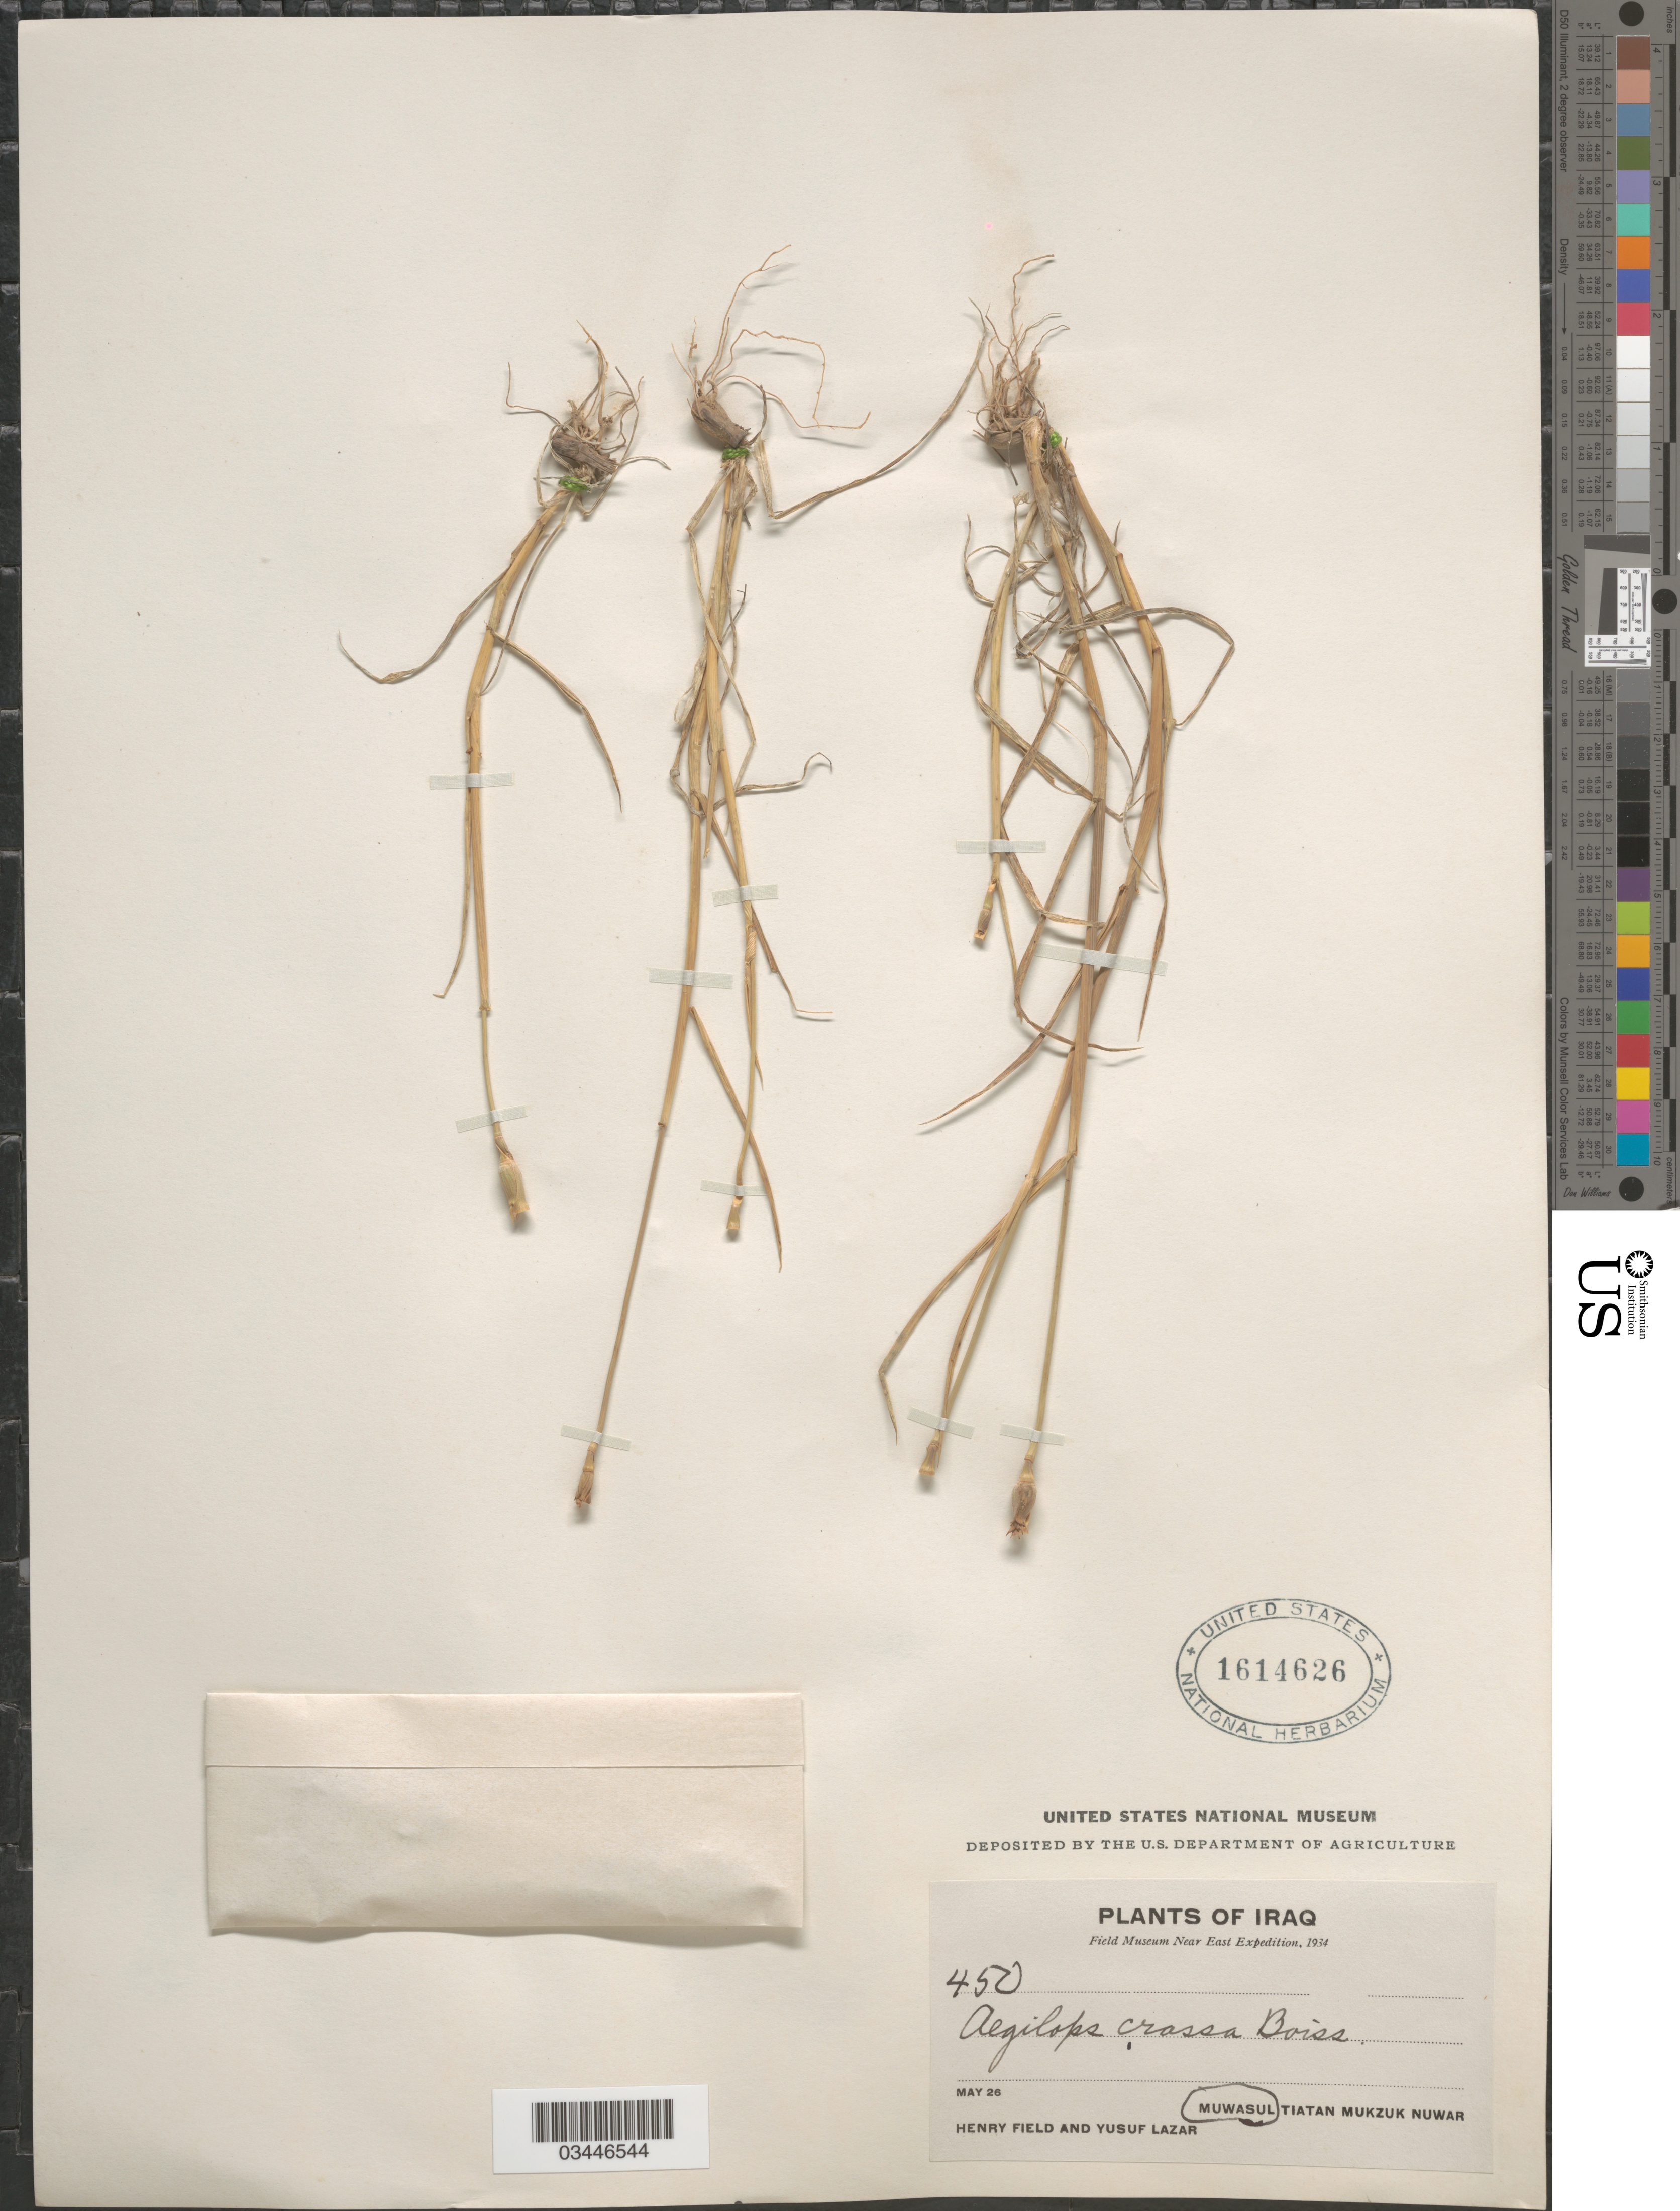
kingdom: Plantae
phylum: Tracheophyta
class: Liliopsida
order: Poales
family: Poaceae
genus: Aegilops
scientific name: Aegilops crassa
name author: Boiss.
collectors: H. Field & Y. Lazar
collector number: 450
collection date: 1934-05-26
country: Iraq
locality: Field Museum Near East Expedition, 1934. Muwasul. Tiatan Mukzuk Nuwar [unsure placement].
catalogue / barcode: US 1614626